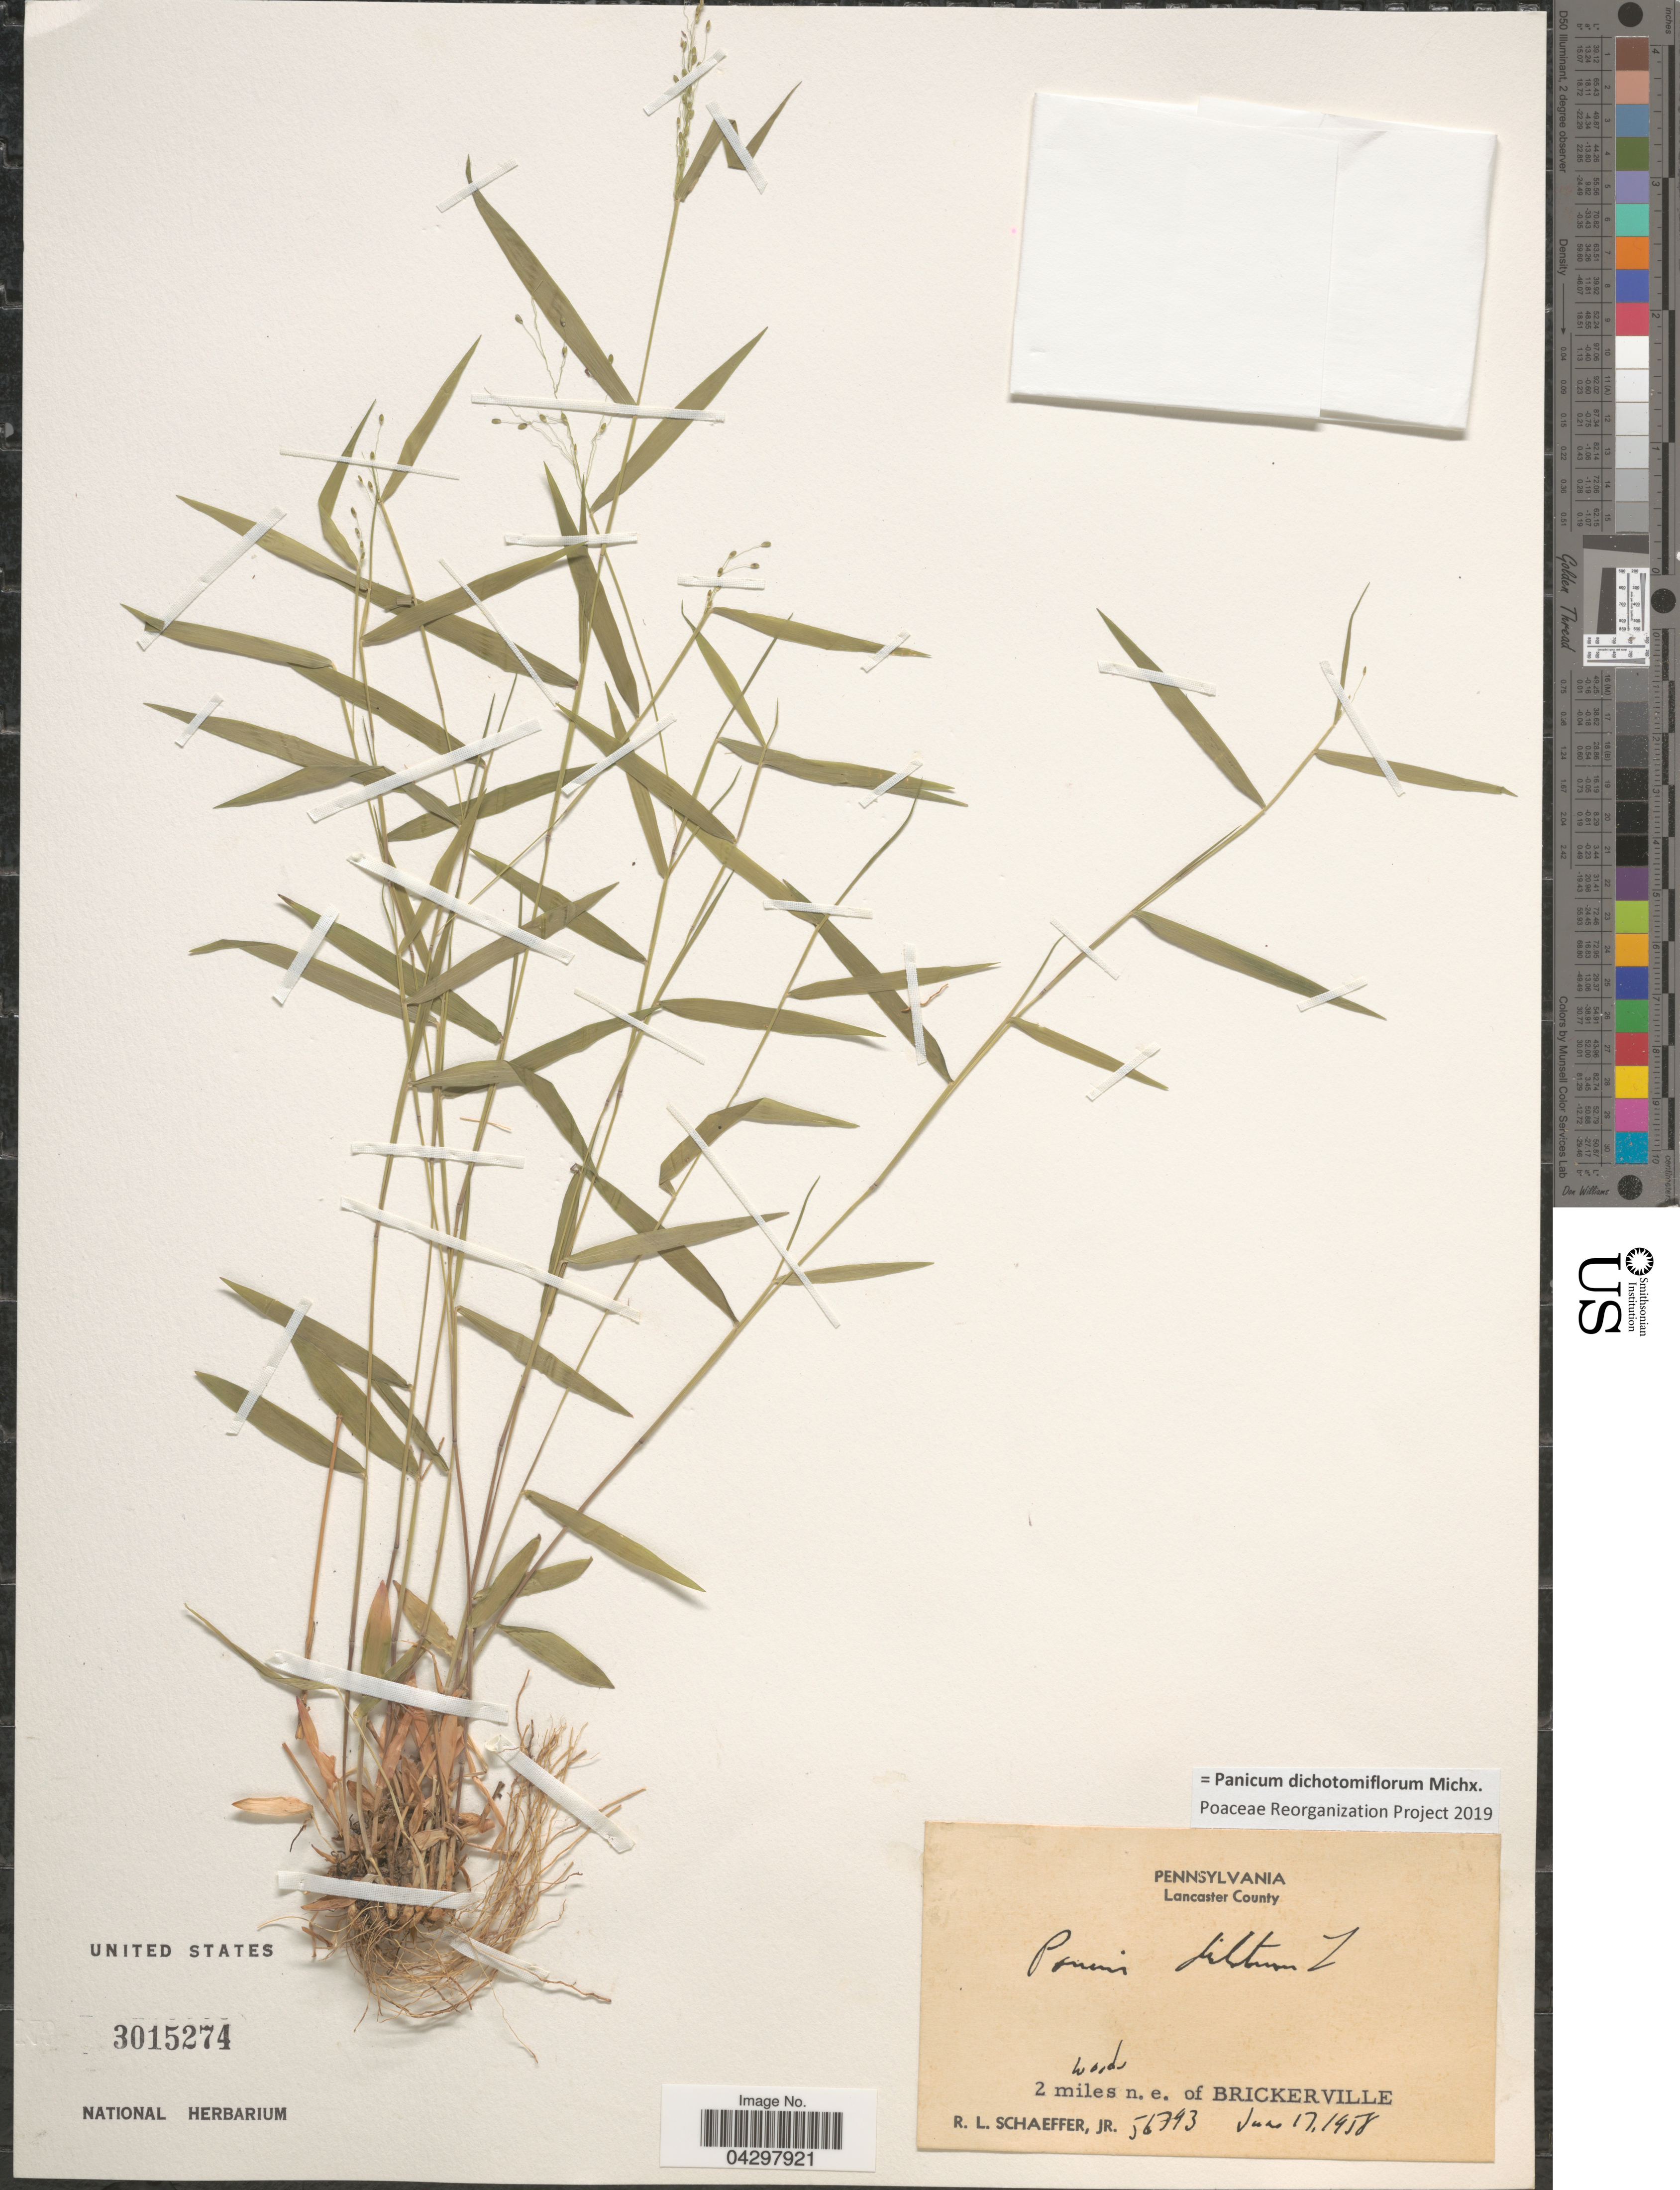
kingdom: Plantae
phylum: Tracheophyta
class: Liliopsida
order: Poales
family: Poaceae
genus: Panicum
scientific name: Panicum dichotomiflorum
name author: Michx.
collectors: R. L. Schaeffer Jr.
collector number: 56793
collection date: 1958-06-17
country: United States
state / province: Pennsylvania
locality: Lancaster County. 2 miles n. e. of Brickerville.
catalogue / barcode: US 3015274